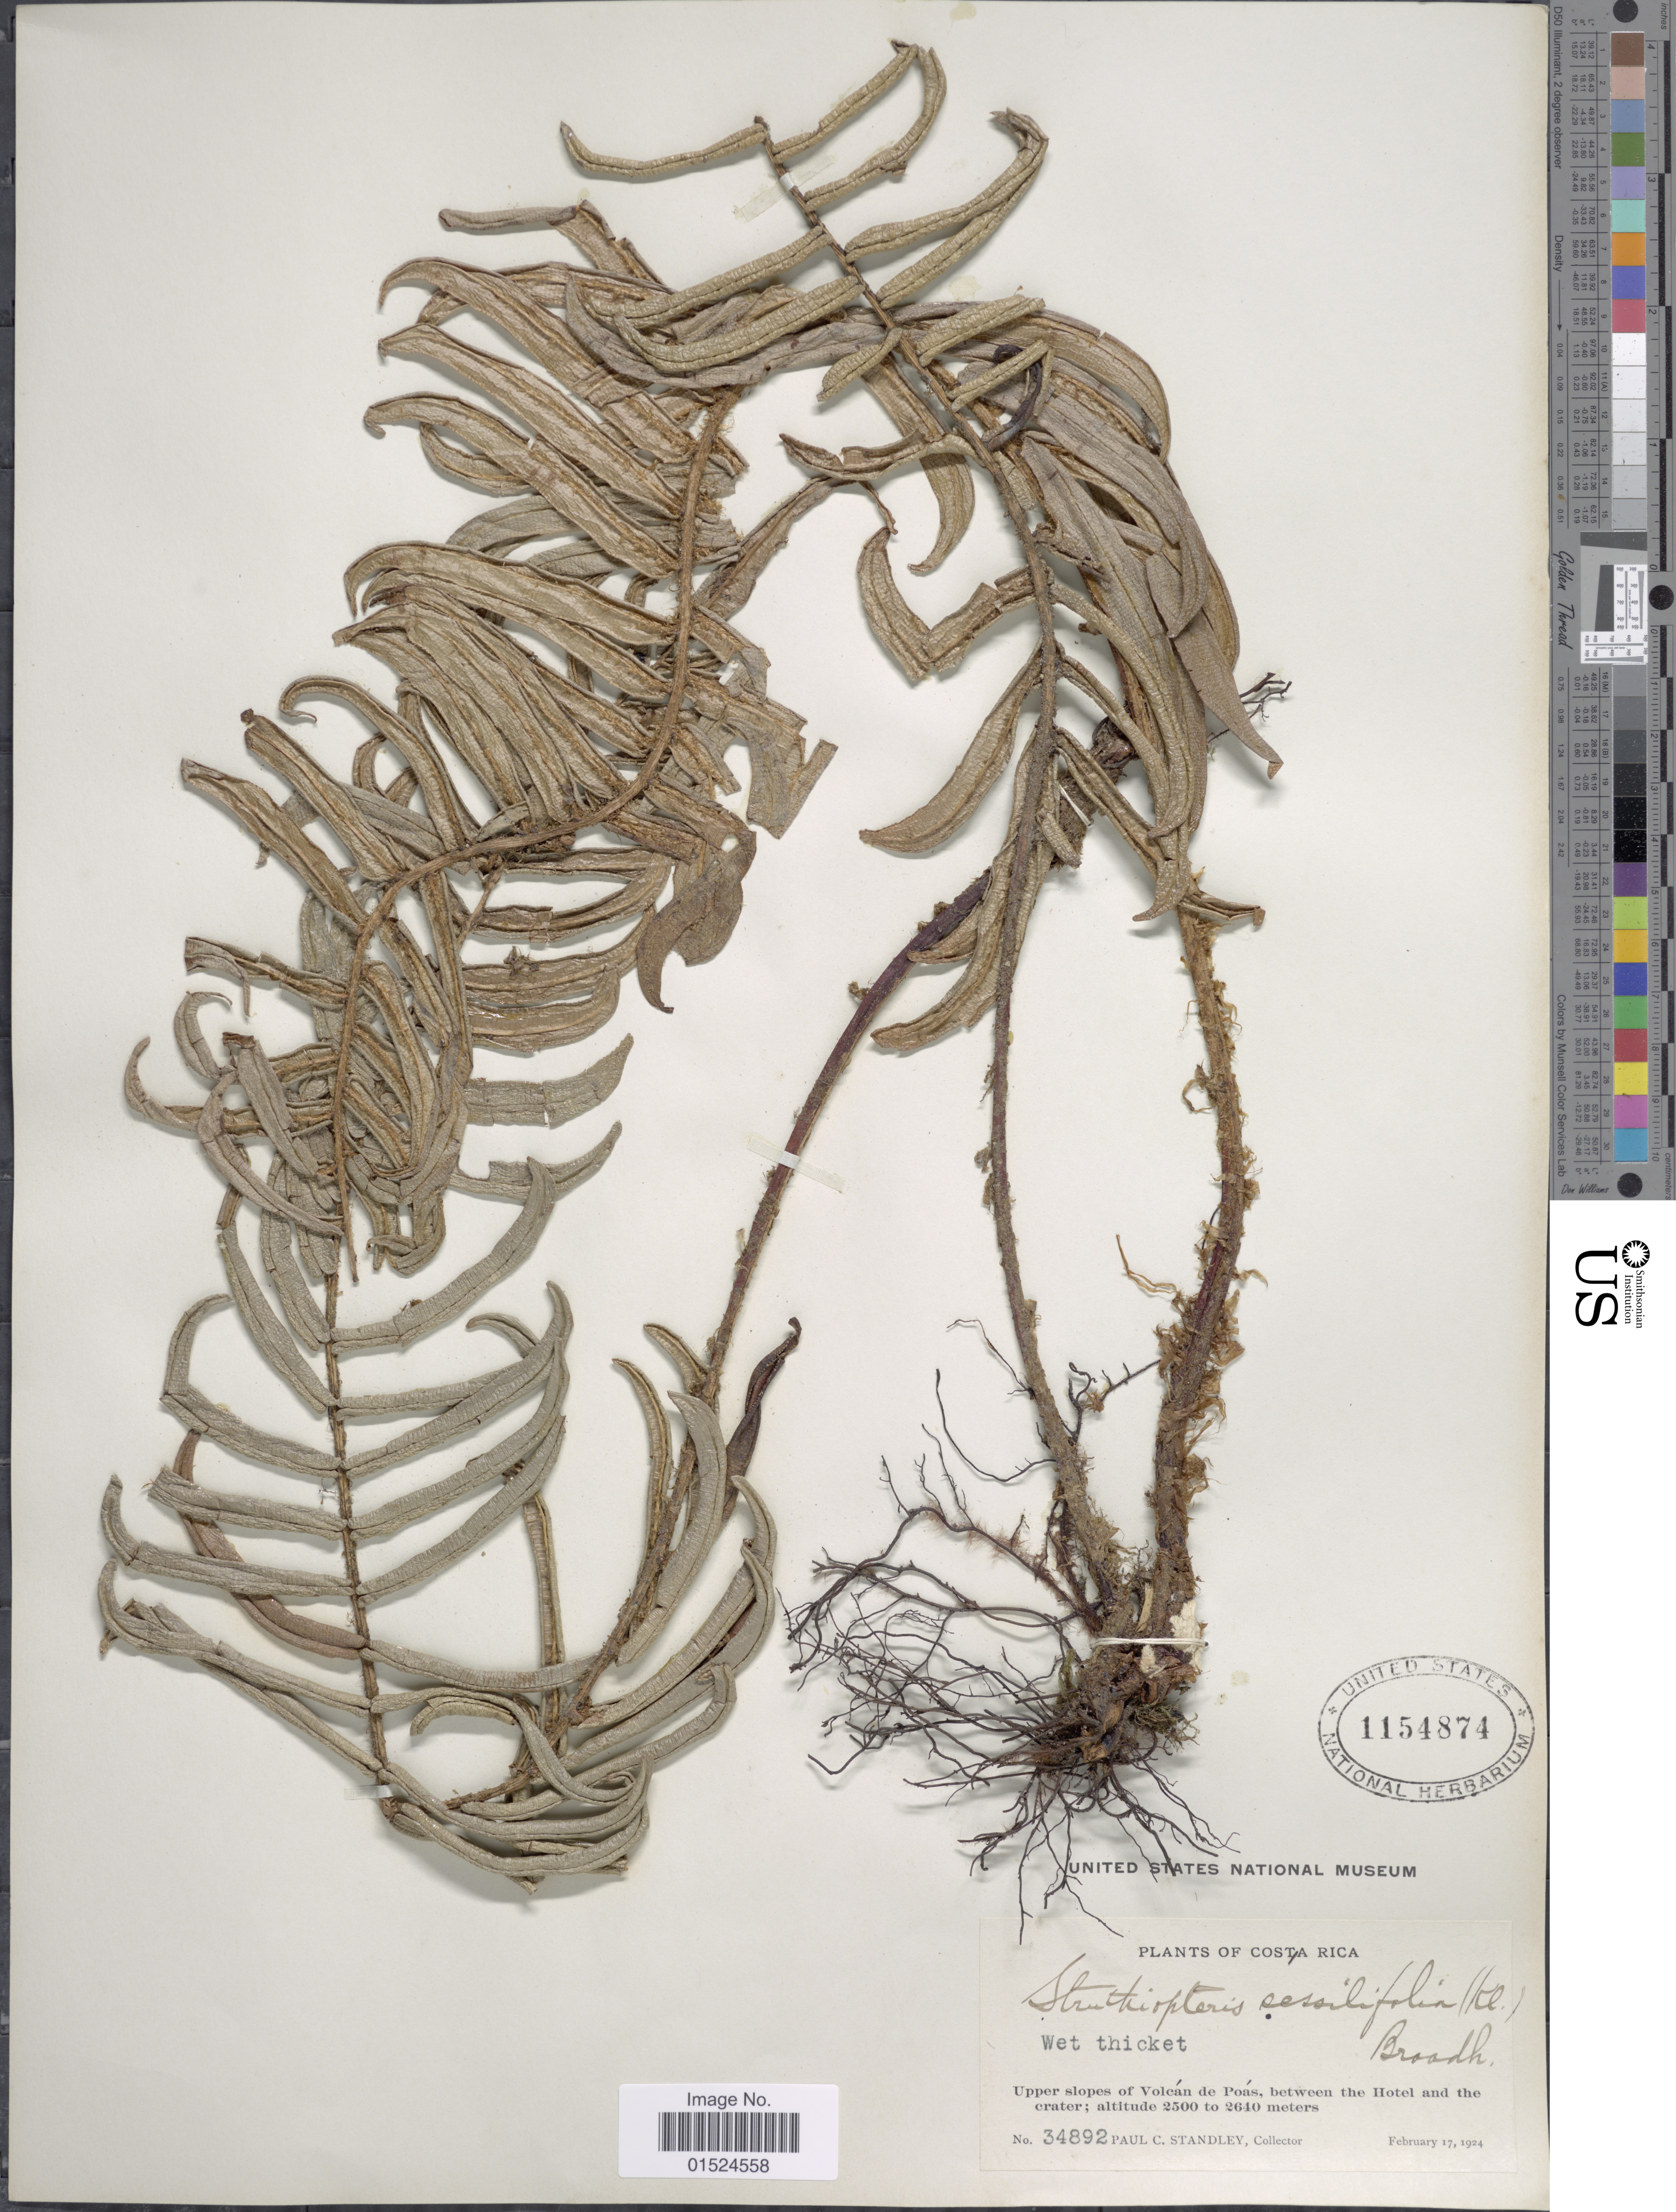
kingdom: Plantae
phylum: Tracheophyta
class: Polypodiopsida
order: Polypodiales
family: Blechnaceae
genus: Blechnum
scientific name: Blechnum sessilifolium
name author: (Klotzsch ex Christ) C. Chr.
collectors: P. C. Standley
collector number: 34892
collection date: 1924-02-17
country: Costa Rica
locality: Upper slopes of Volcán de Poás, between the Hotel and the crater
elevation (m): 2500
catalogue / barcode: US 1154874